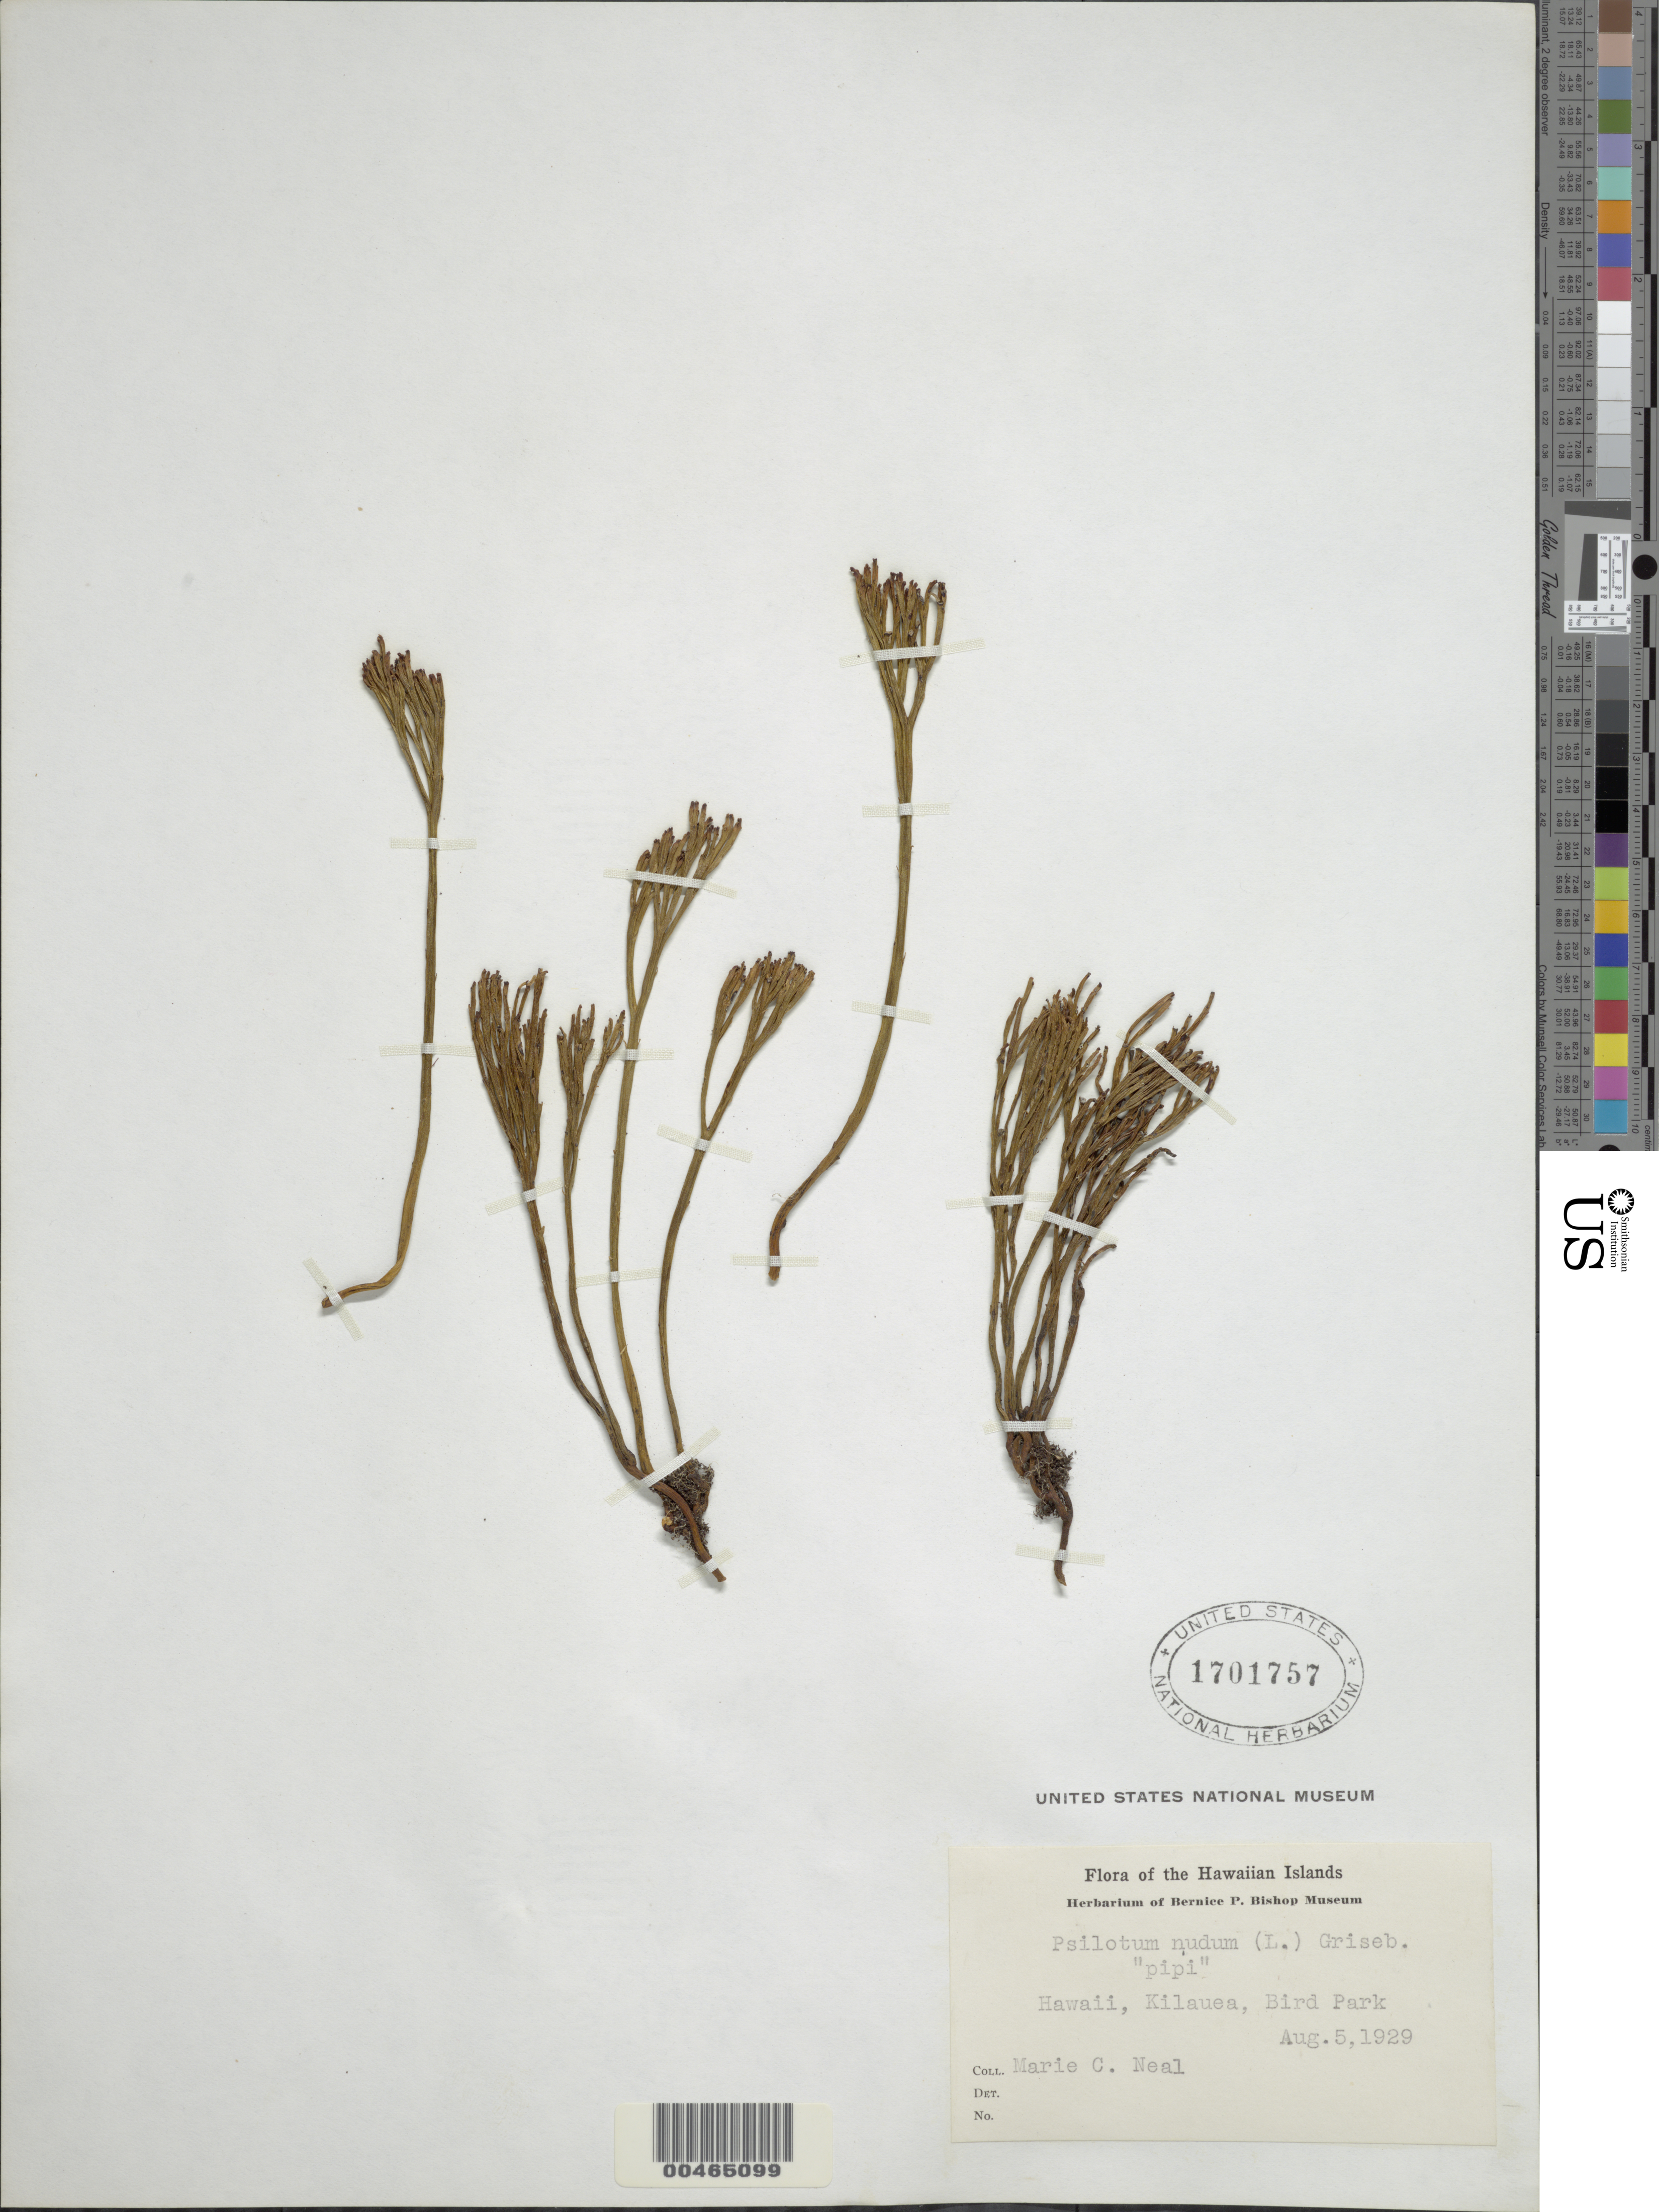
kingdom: Plantae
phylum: Tracheophyta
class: Polypodiopsida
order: Psilotales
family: Psilotaceae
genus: Psilotum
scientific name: Psilotum nudum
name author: (L.) P. Beauv.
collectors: W. Ning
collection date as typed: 5 Aug 1929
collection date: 1929-08-05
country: United States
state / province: Hawaii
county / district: Hawaii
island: Hawaii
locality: Lilauea, Bird Park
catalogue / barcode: US 1701757